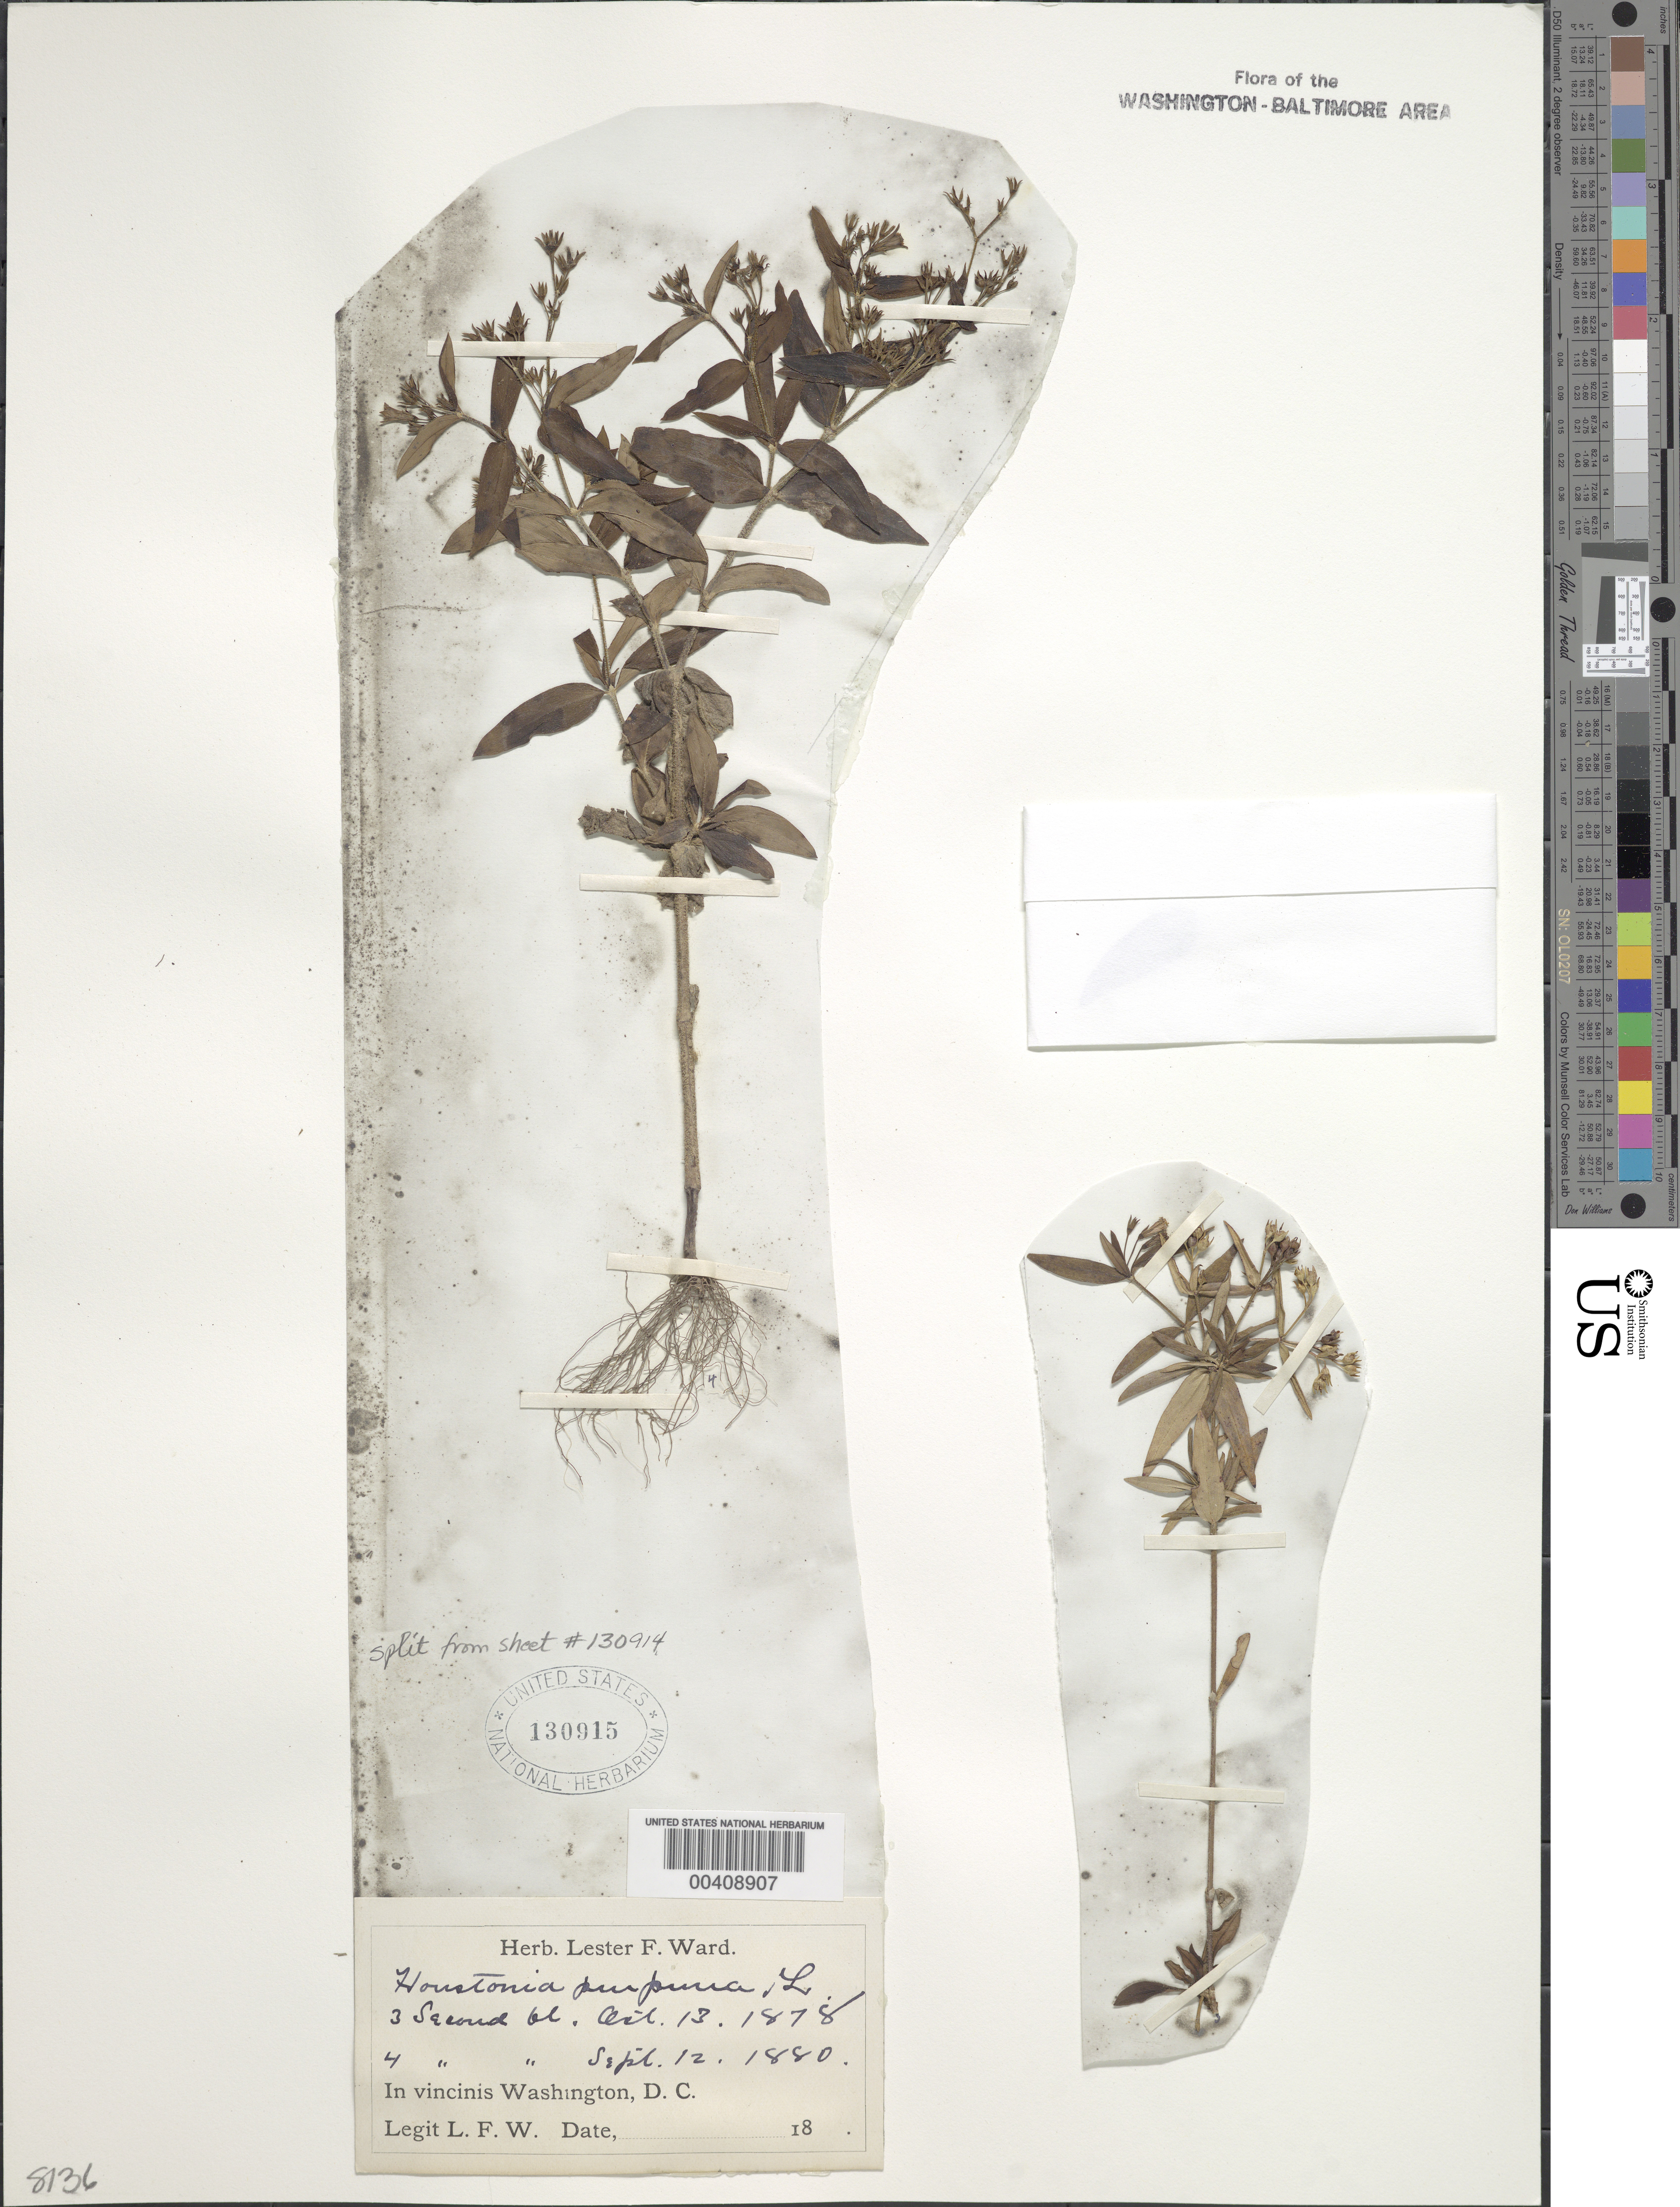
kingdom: Plantae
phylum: Tracheophyta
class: Magnoliopsida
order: Gentianales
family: Rubiaceae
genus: Houstonia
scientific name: Houstonia purpurea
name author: L.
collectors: L. F. Ward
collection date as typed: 13 Oct 1878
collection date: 1878-10-13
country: United States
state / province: District of Columbia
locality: Washington DC area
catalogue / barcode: US 130915